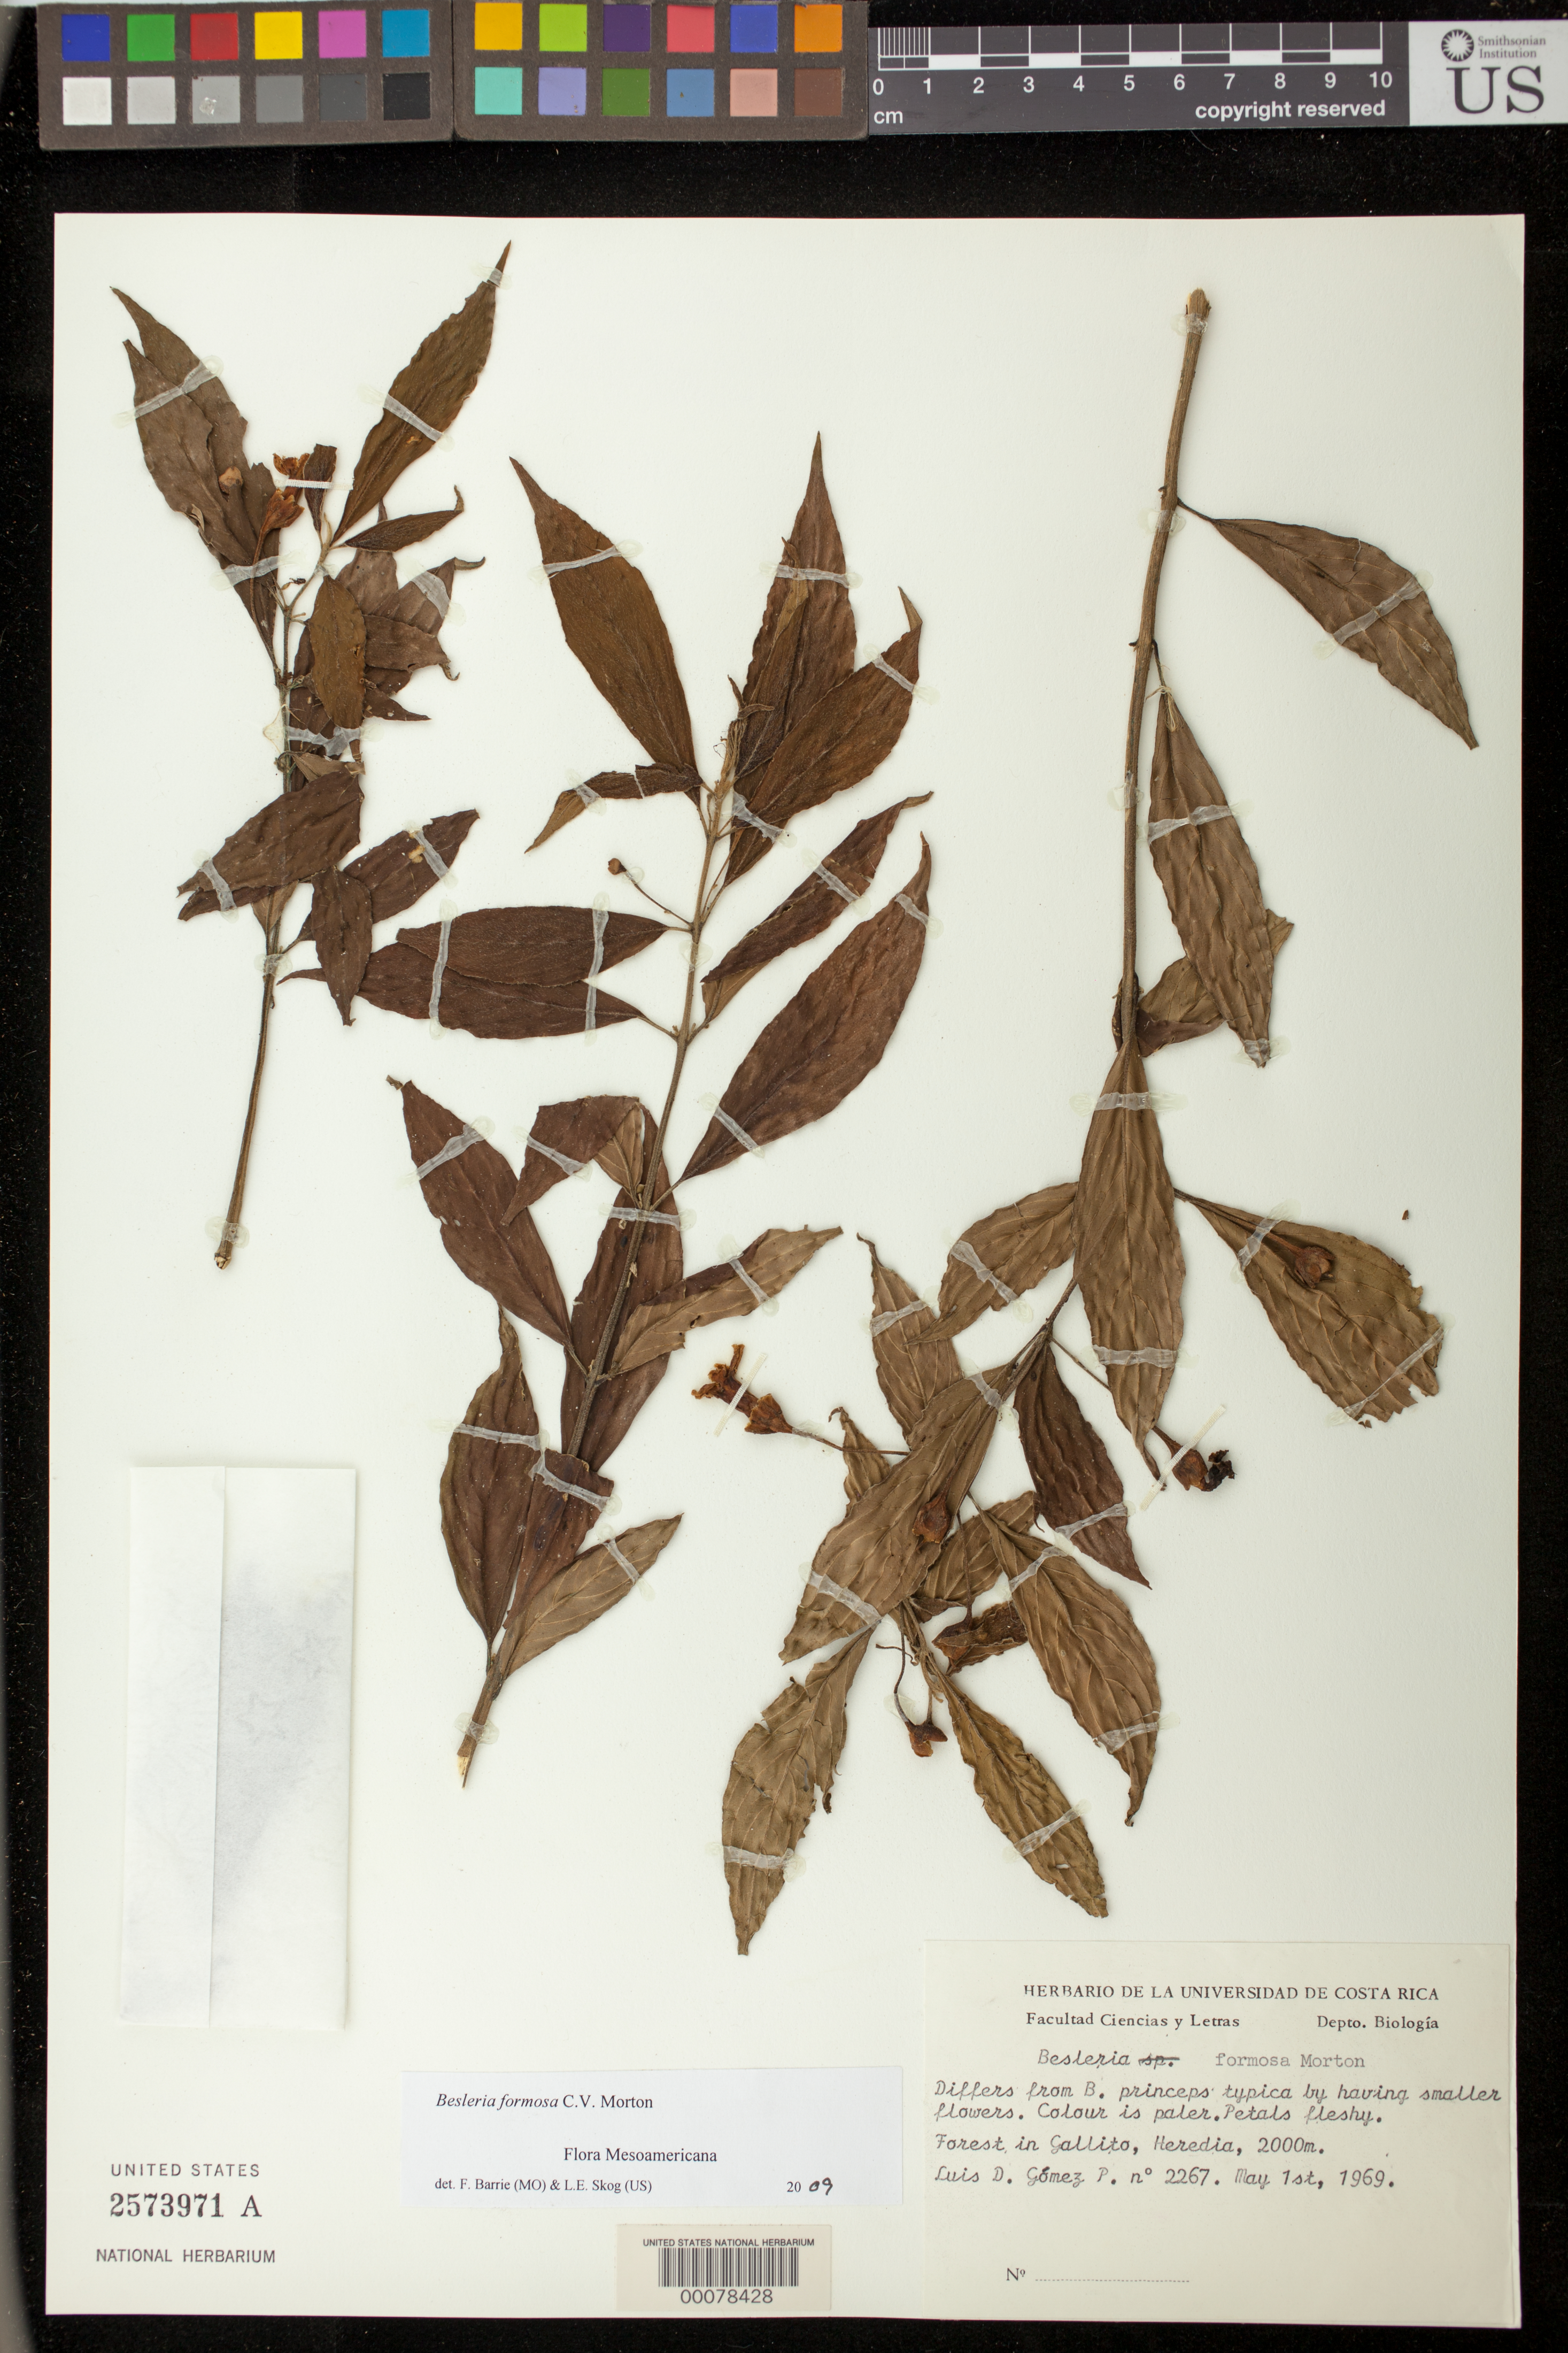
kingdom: Plantae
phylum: Tracheophyta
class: Magnoliopsida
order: Lamiales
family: Gesneriaceae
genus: Besleria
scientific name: Besleria amabilis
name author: C.V. Morton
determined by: Skog, Laurence E.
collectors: L. D. Gómez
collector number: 2267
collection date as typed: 01 May 1969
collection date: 1969-05-01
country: Costa Rica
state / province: Heredia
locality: Gallito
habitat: Forest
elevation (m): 2000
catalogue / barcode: US 2573971A